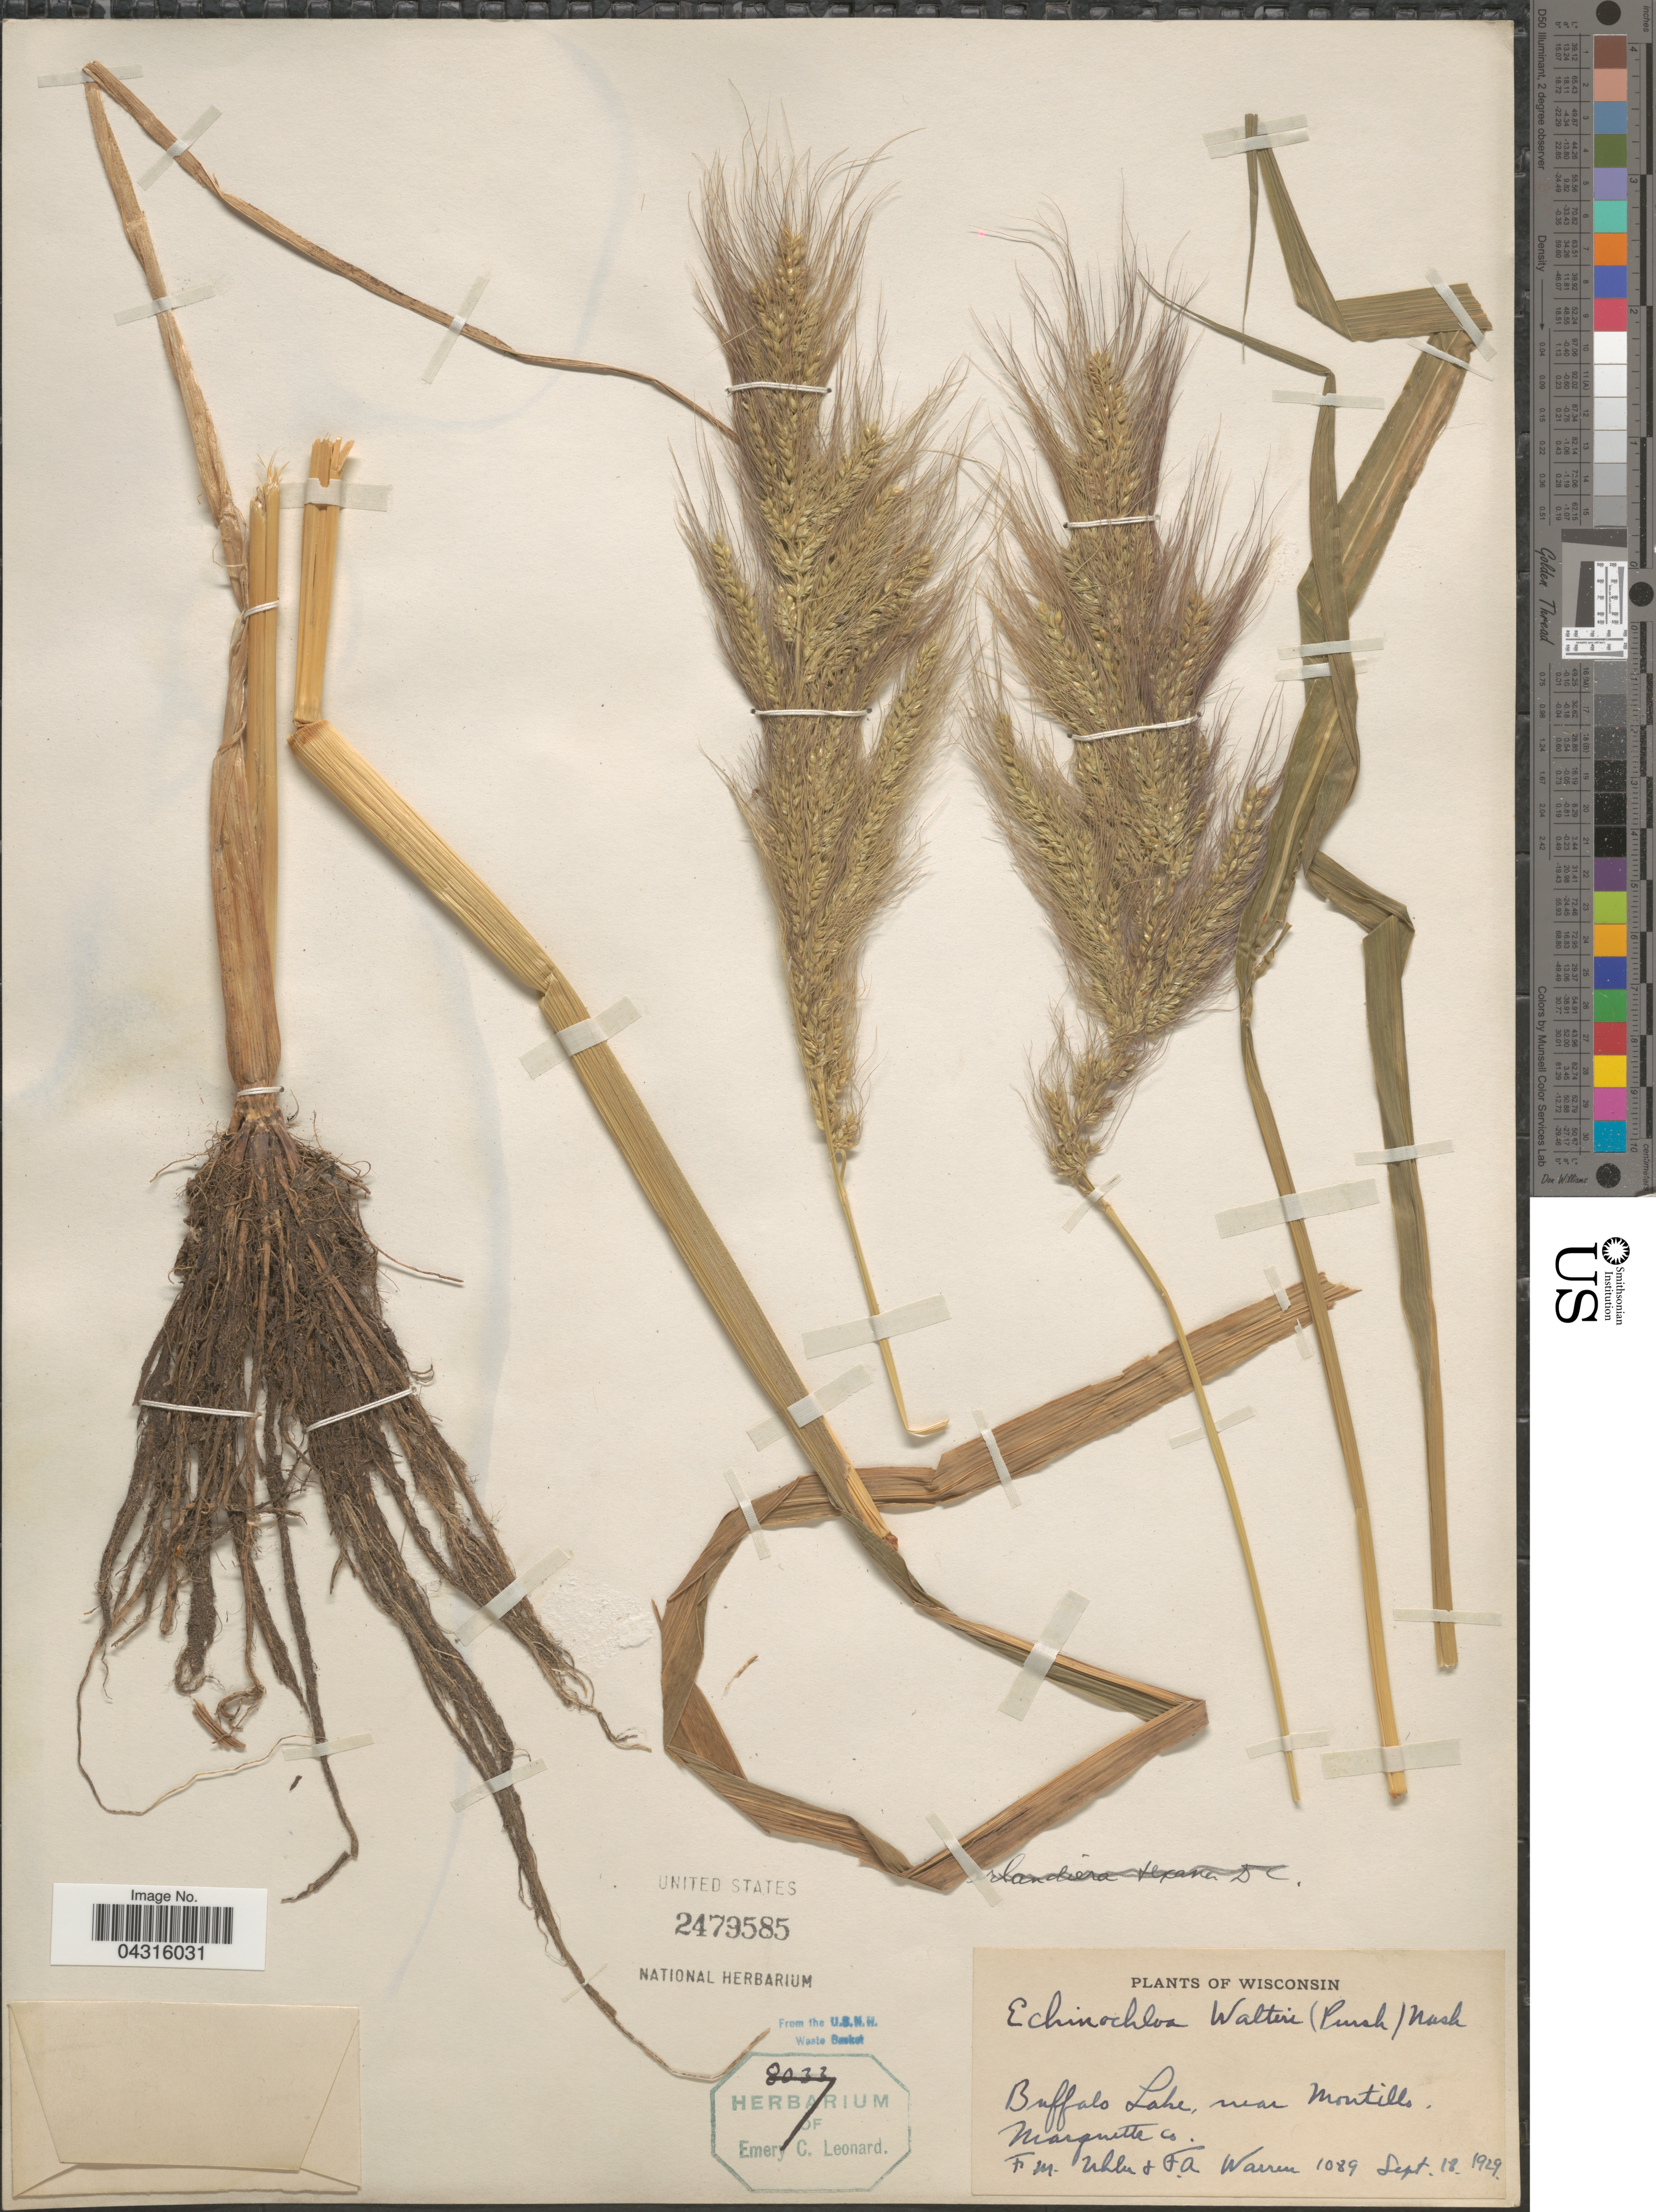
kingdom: Plantae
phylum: Tracheophyta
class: Liliopsida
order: Poales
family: Poaceae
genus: Echinochloa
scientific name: Echinochloa walteri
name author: (Pursh) A. Heller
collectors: F. M. Uhler & F. Warren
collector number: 1089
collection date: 1929-09-18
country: United States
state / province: Wisconsin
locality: Buffalo Lake, near Montillo, Marquette Co.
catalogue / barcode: US 2479585